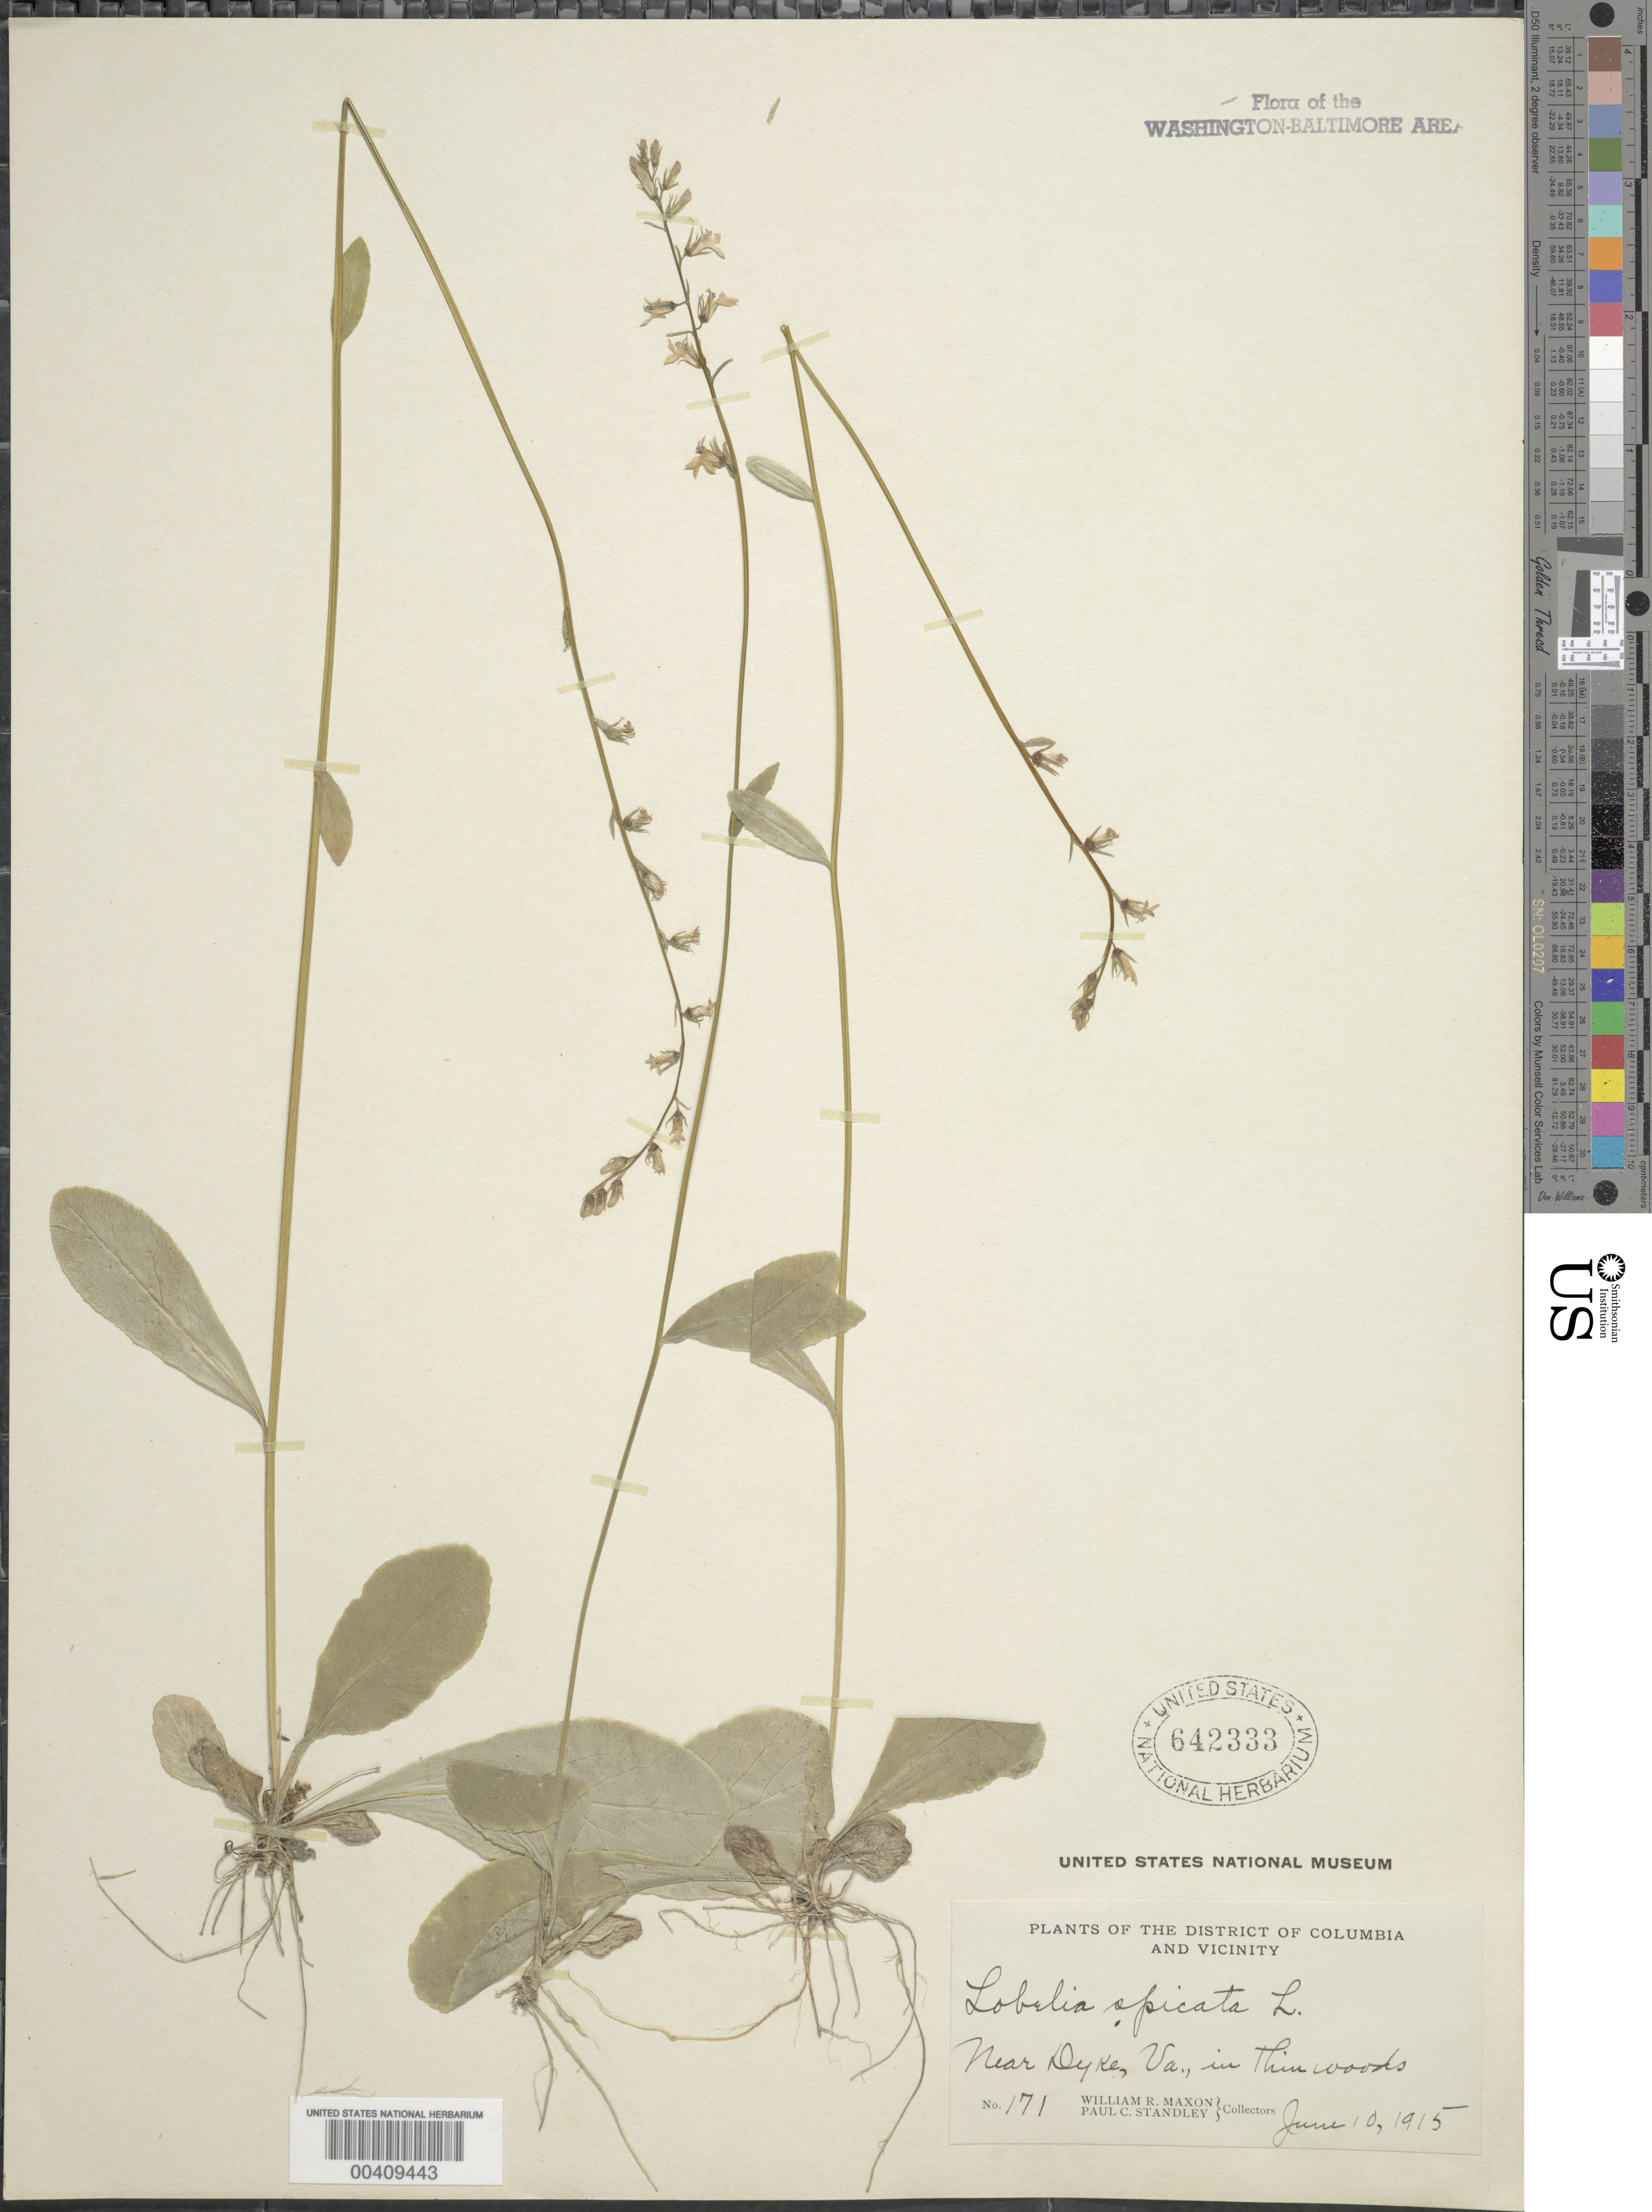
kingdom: Plantae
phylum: Tracheophyta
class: Magnoliopsida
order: Asterales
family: Campanulaceae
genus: Lobelia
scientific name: Lobelia spicata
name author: Lam.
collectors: W. R. Maxon & P. C. Standley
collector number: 171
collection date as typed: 10 Jun 1915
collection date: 1915-06-10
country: United States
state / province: Virginia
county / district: Fairfax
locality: Near Dyke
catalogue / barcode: US 642333